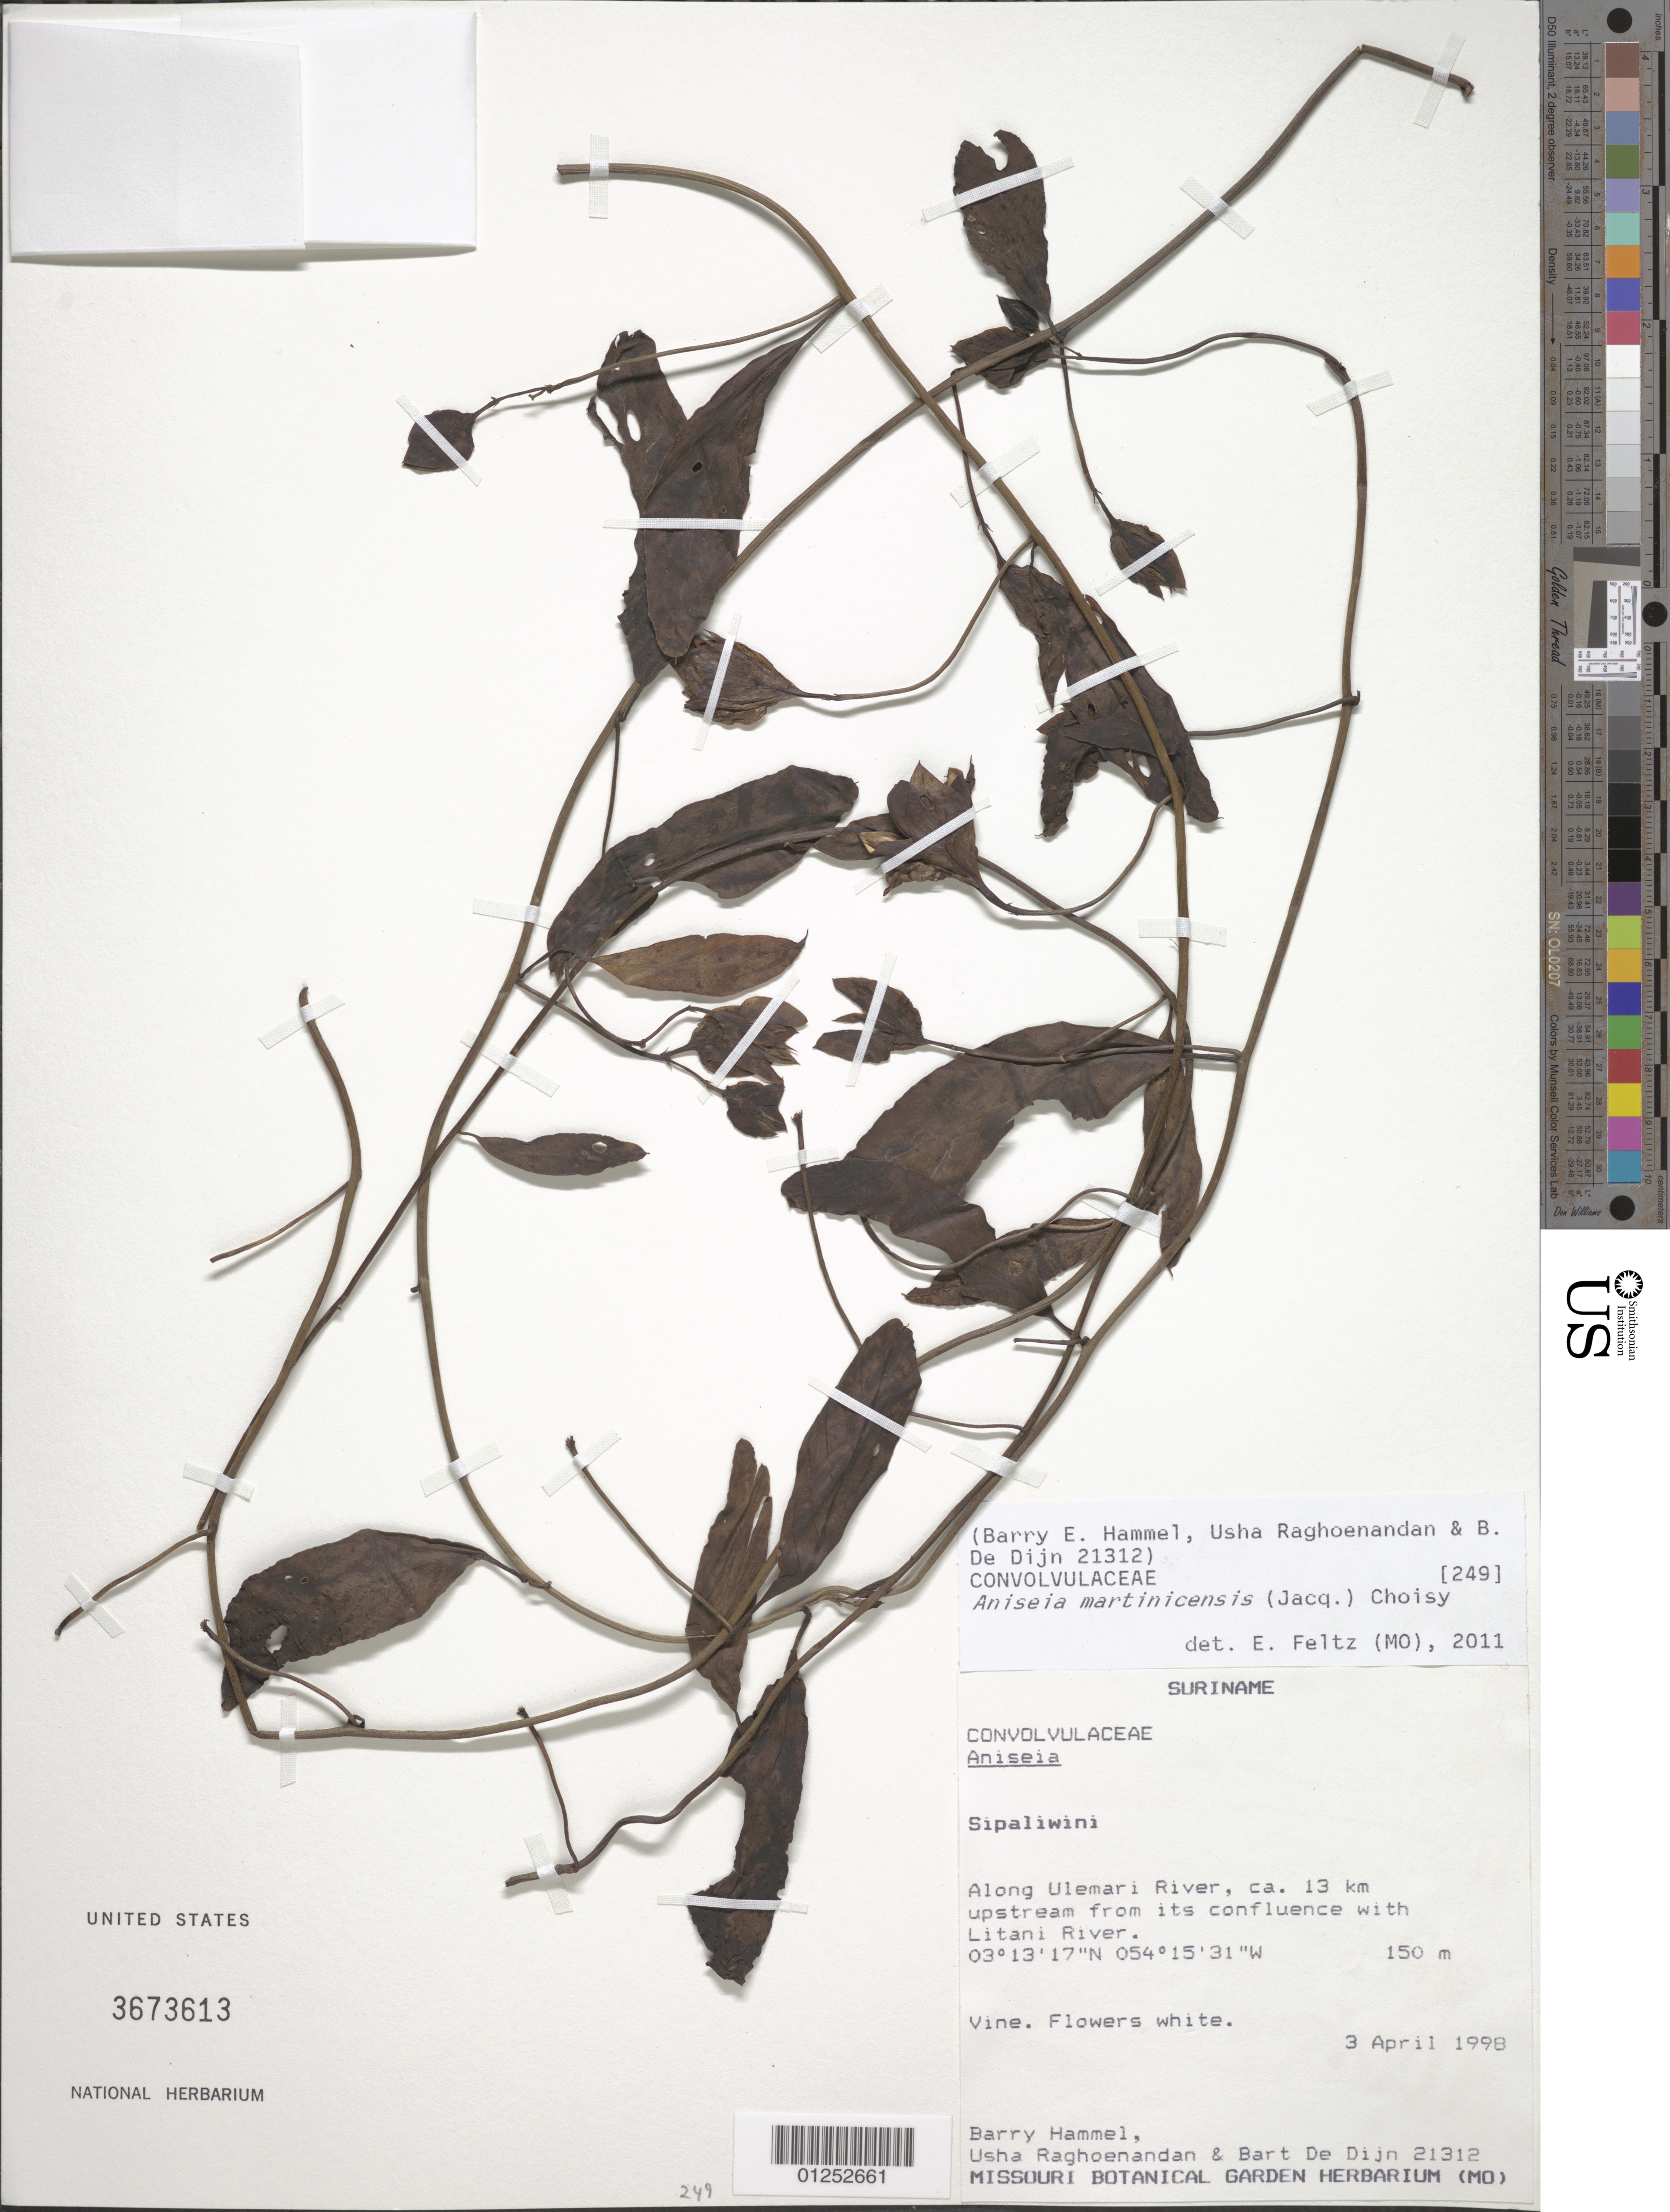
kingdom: Plantae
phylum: Tracheophyta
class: Magnoliopsida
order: Solanales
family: Convolvulaceae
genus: Aniseia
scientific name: Aniseia martinicensis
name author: (Jacq.) Choisy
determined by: Feltz, E.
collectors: B. Hammel, U. Raghoenandan & B. de Dijn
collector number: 21312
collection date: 1998-04-03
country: Suriname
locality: Along Ulemari River, ca. 13km upstream from its confluence with Litani River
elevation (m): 150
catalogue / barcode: US 3673613